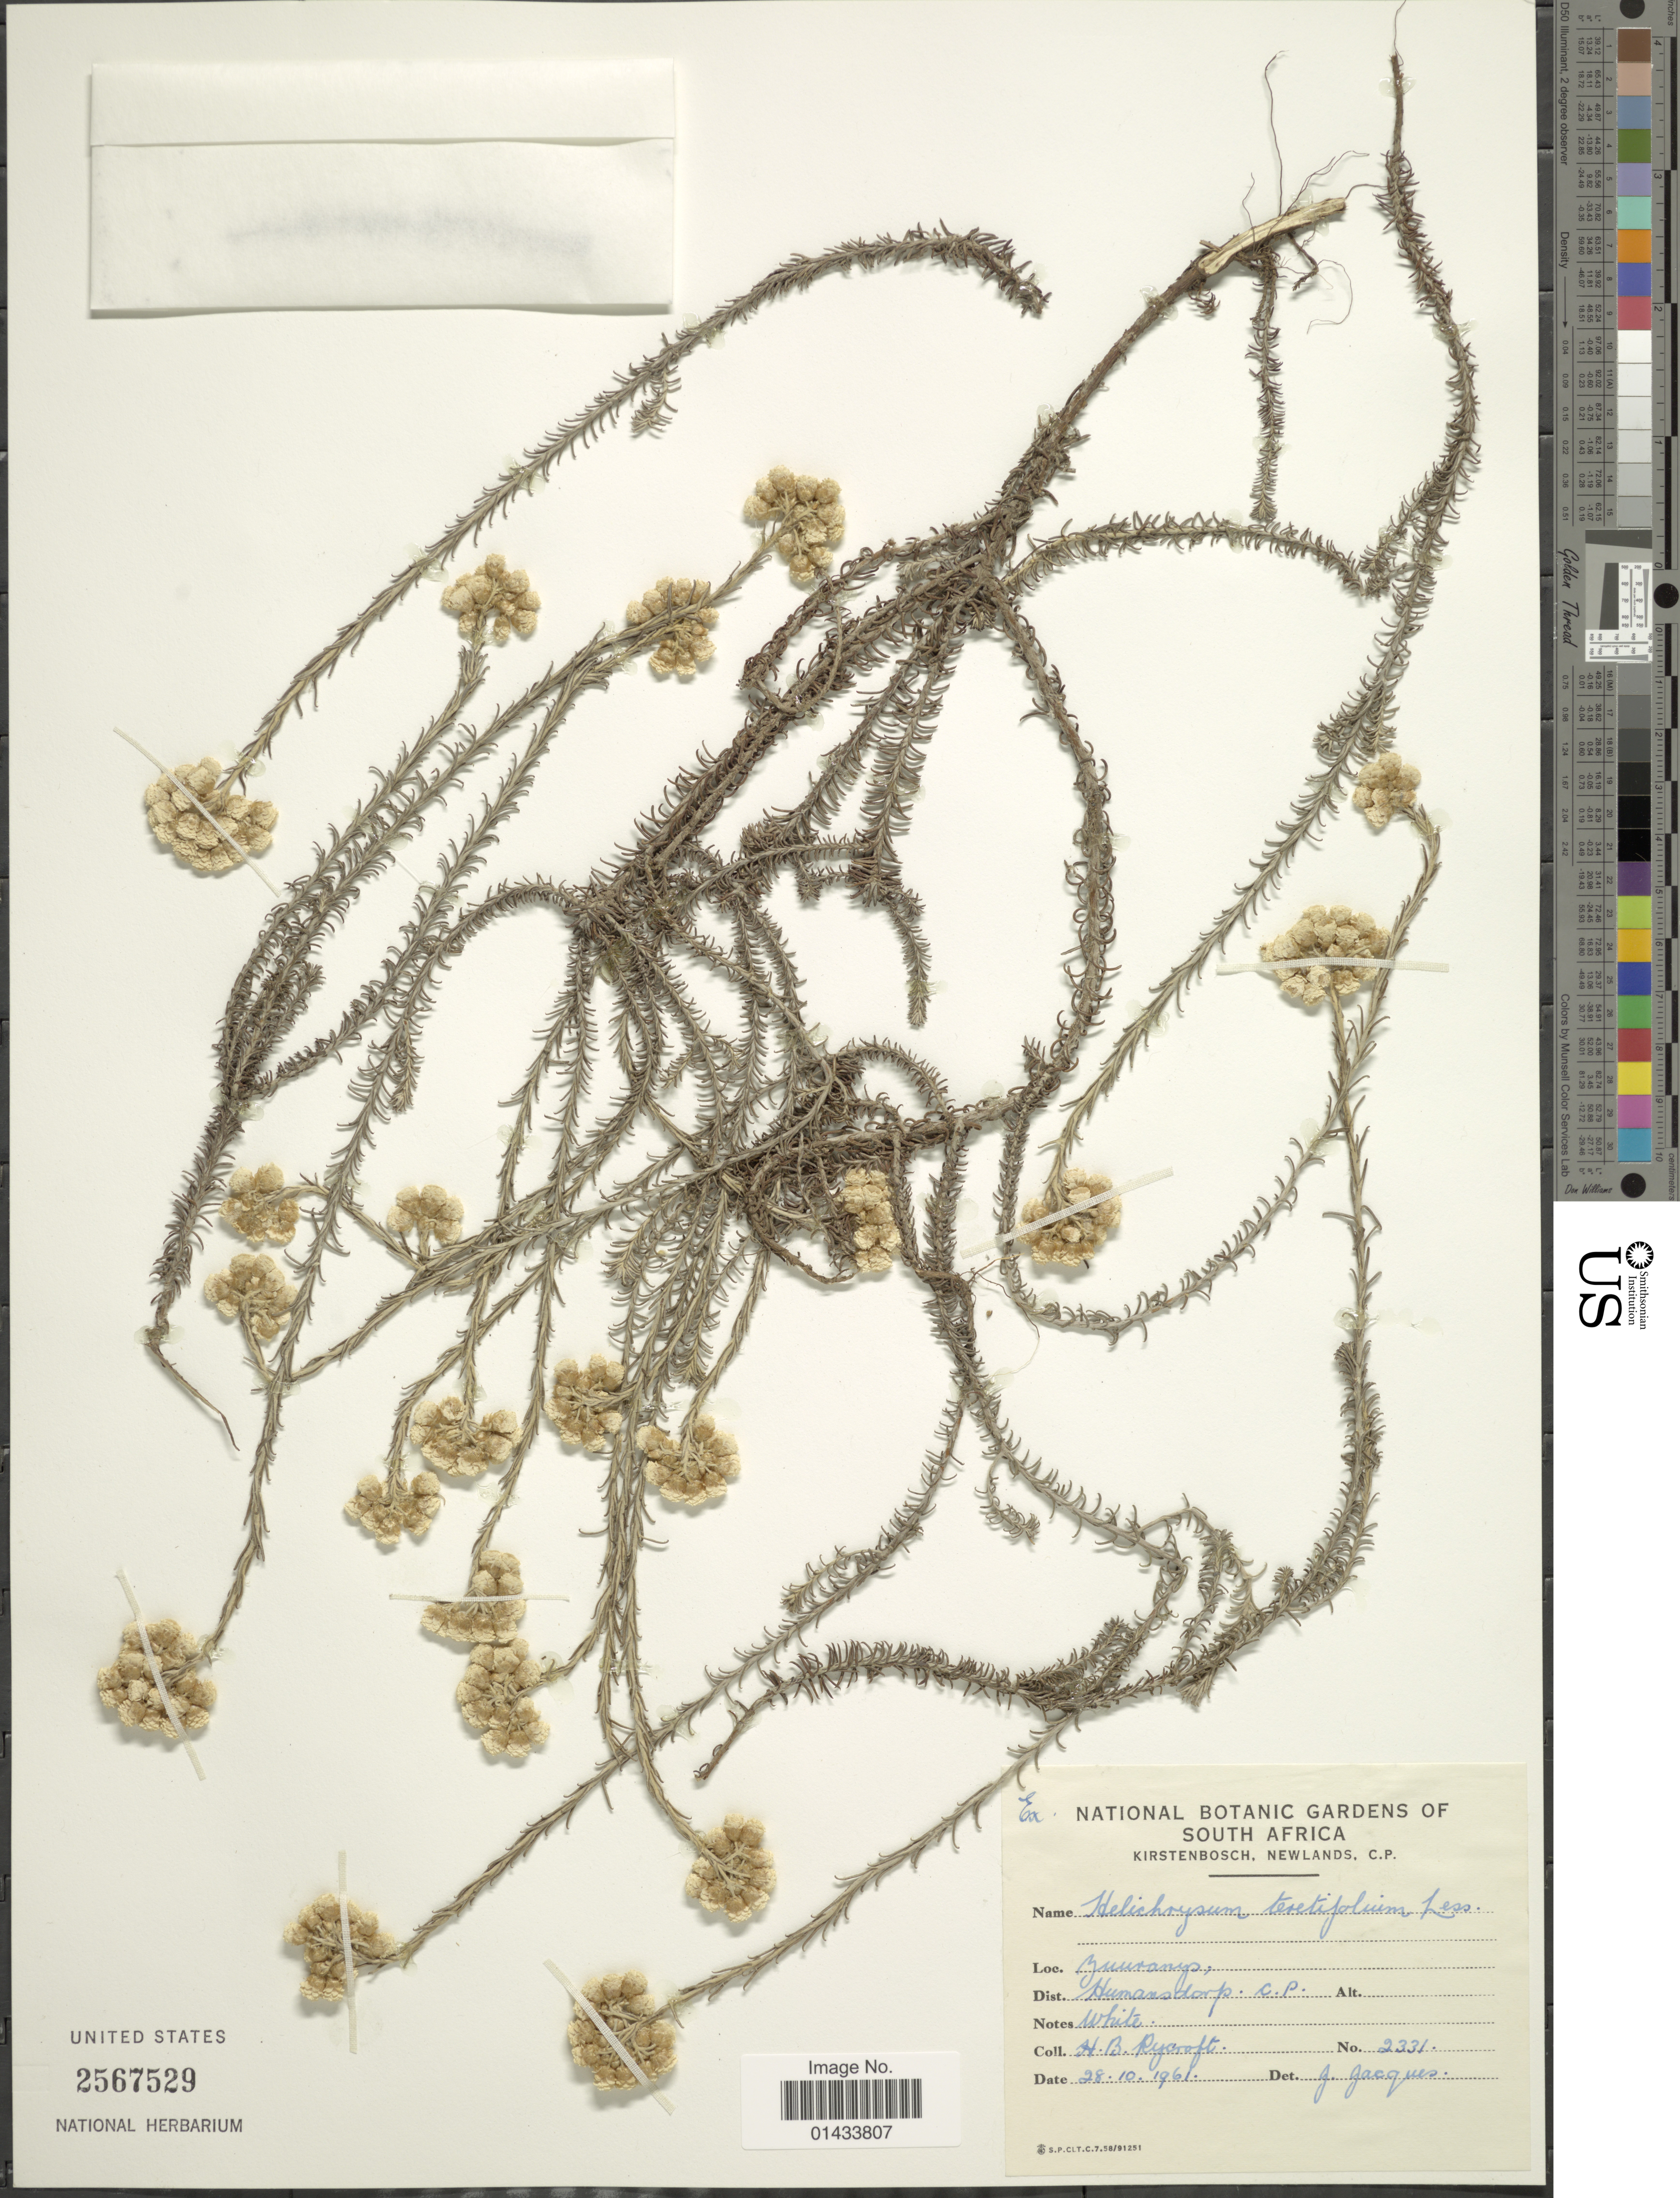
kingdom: Plantae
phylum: Tracheophyta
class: Magnoliopsida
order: Asterales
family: Asteraceae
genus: Helichrysum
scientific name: Helichrysum teretifolium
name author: Sweet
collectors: H. Rycroft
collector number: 2331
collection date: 1961-10-28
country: South Africa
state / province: Eastern Cape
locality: Zuuranys, Dist. Humansdorp C. P.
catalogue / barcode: US 2567529